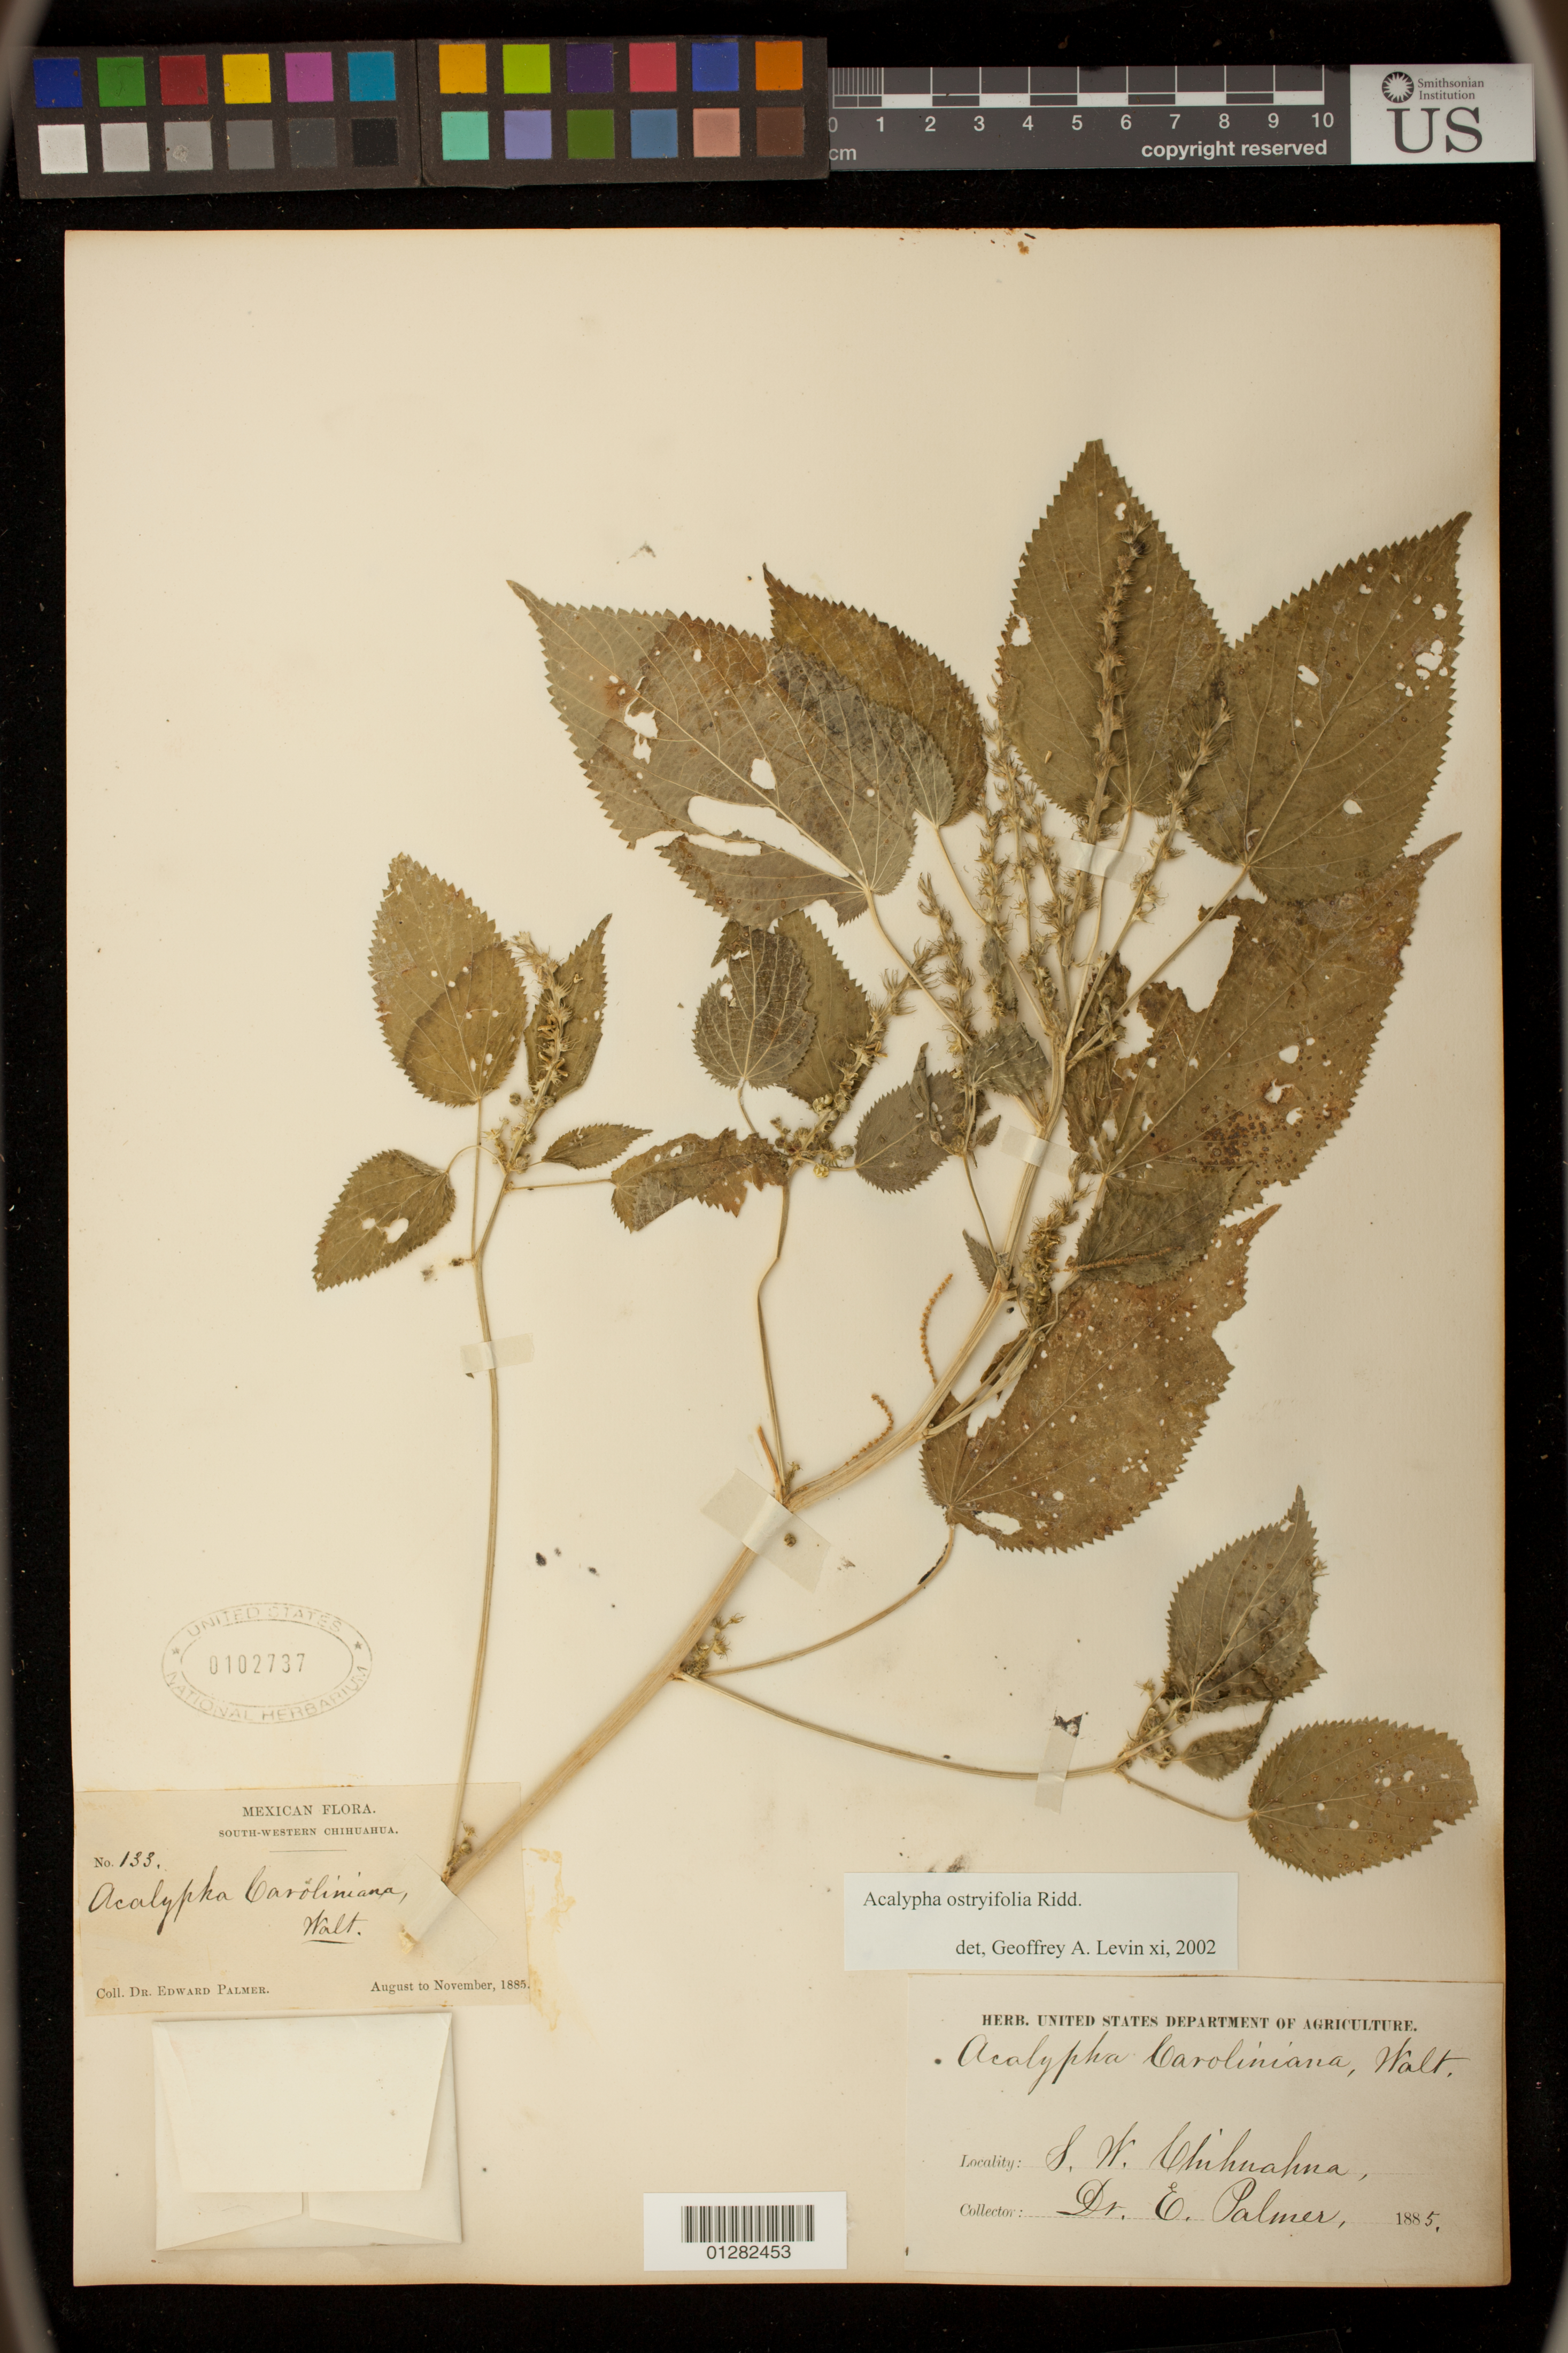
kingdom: Plantae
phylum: Tracheophyta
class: Magnoliopsida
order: Malpighiales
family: Euphorbiaceae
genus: Acalypha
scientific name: Acalypha ostryifolia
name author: Ridd.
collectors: A. Molina R.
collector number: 133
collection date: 1885-08/1885-11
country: Mexico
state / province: Chihuahua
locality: South-western Chihuahua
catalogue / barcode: US 102737